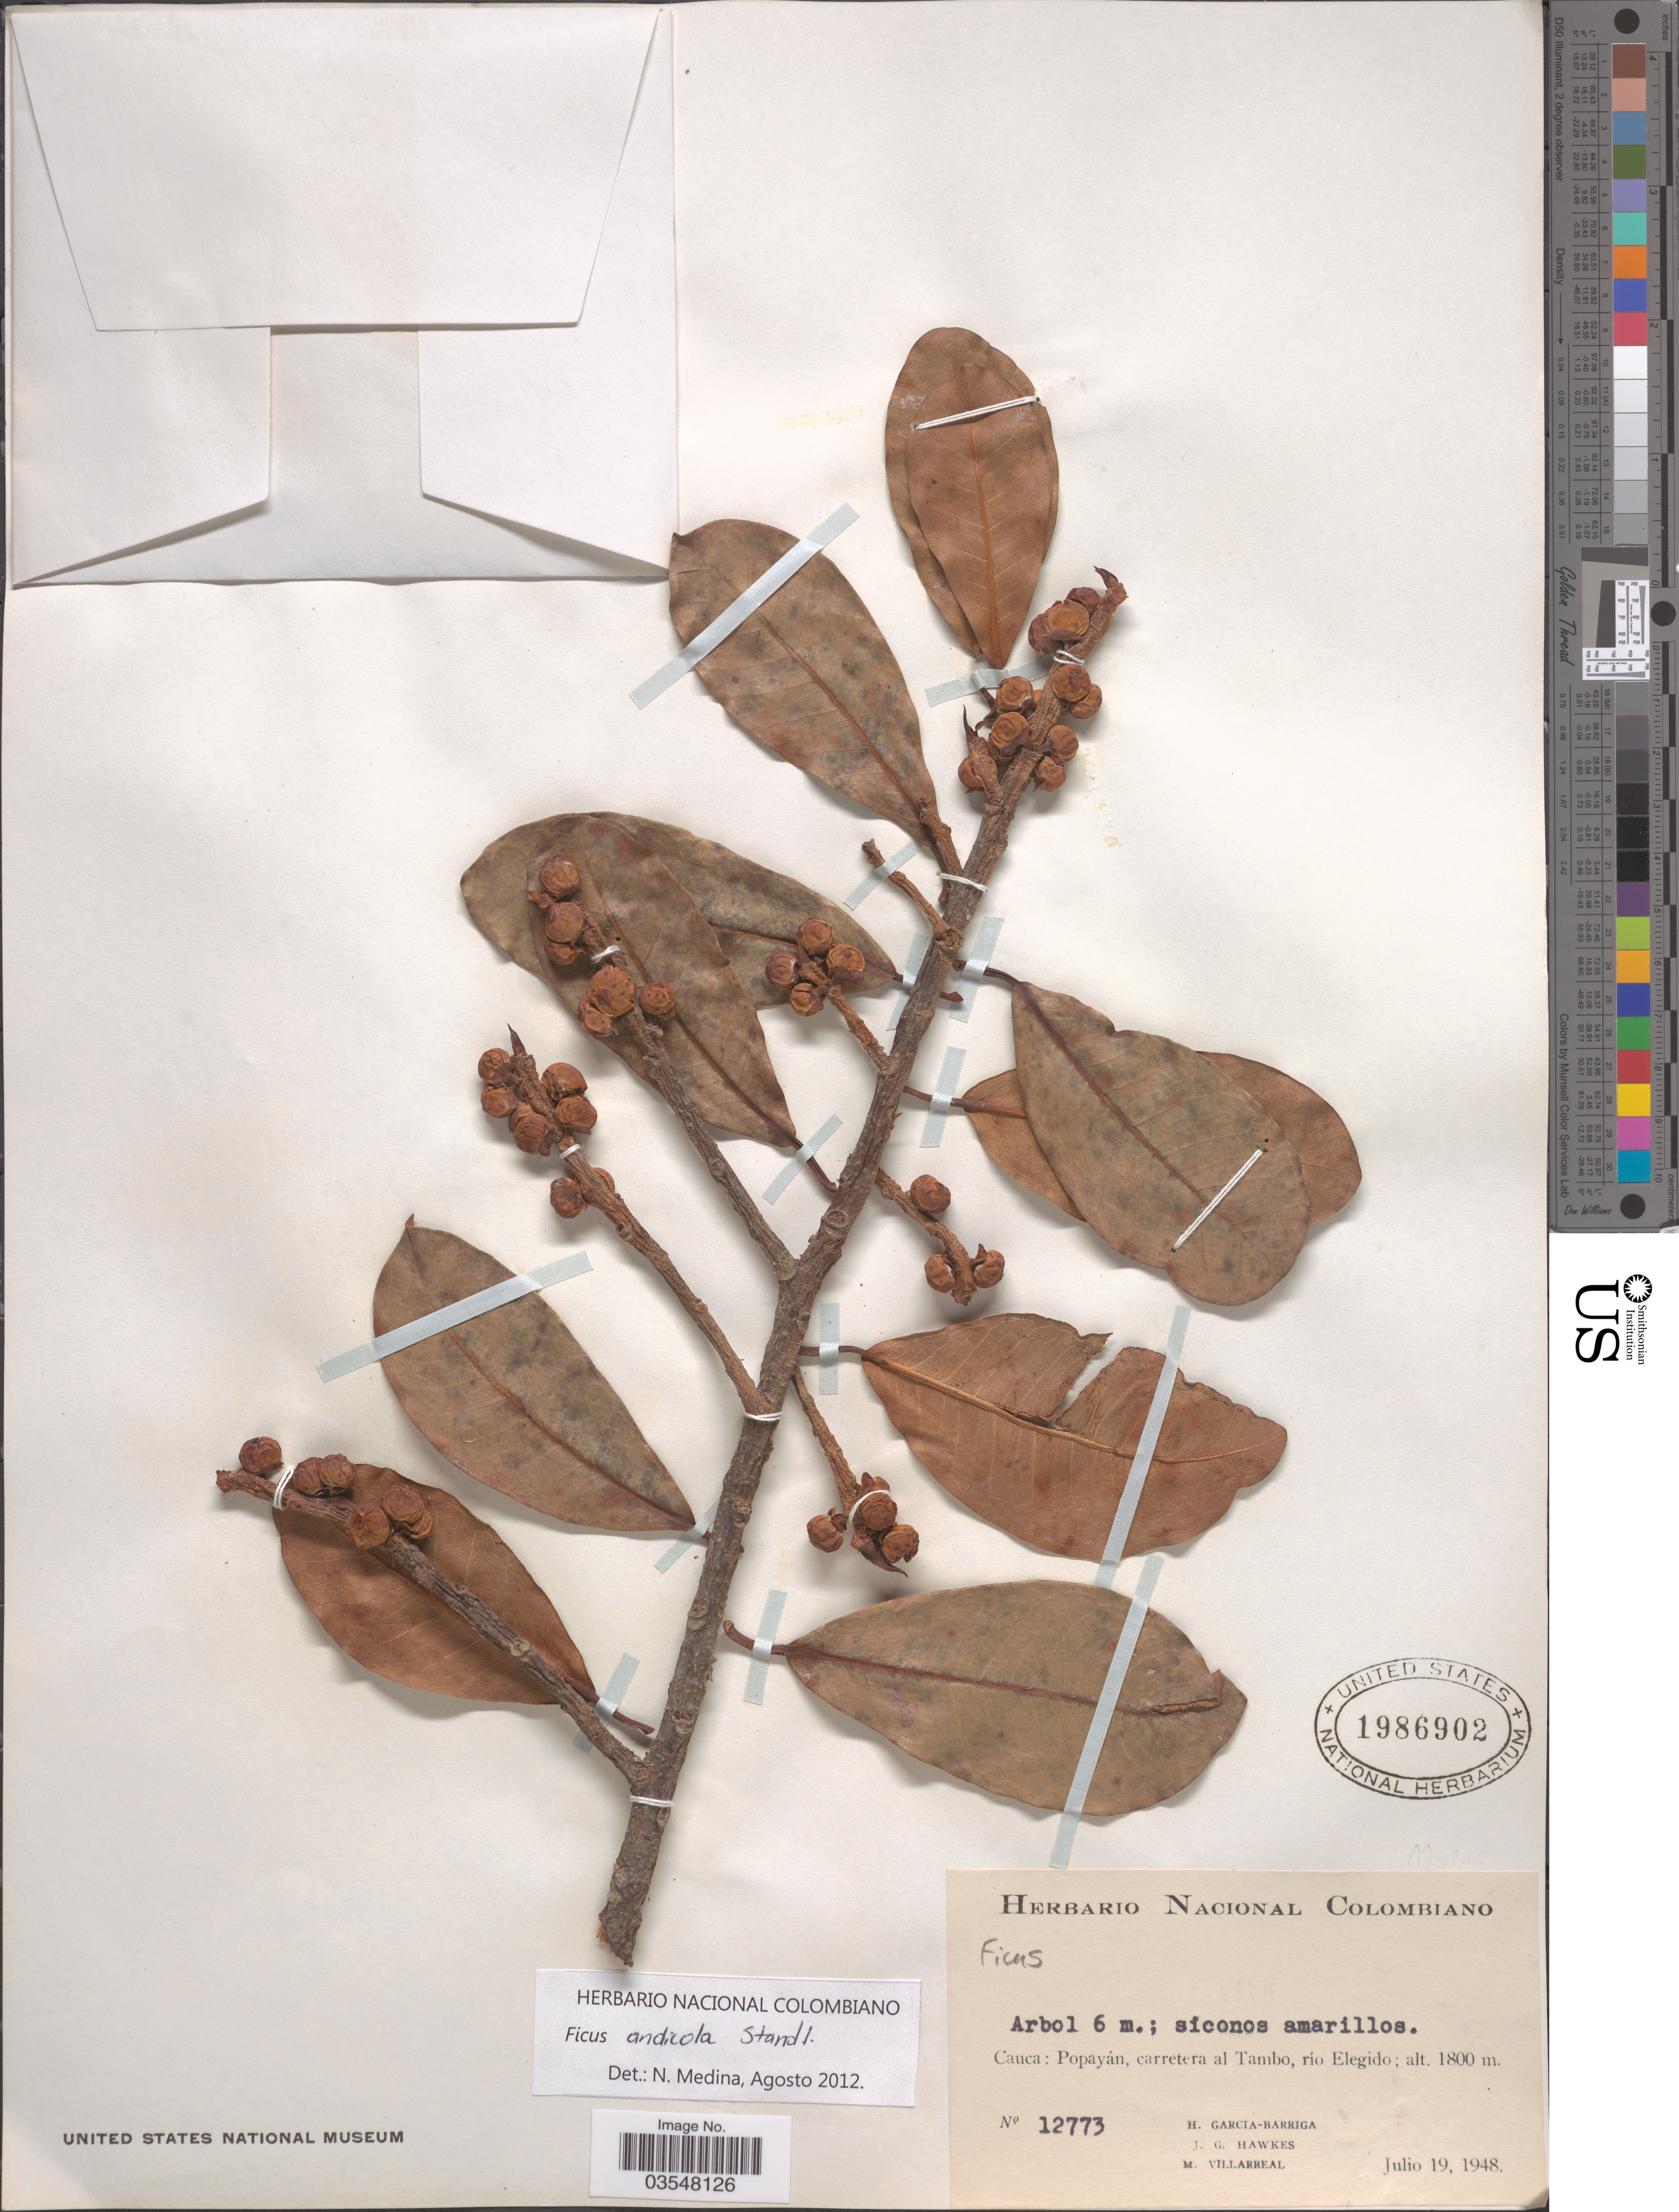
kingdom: Plantae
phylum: Tracheophyta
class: Magnoliopsida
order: Rosales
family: Moraceae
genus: Ficus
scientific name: Ficus andicola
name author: Standl.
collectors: H. García Barriga, J. Hawkes & M. Villarreal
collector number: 12773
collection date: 1948-07-19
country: Colombia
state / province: Cauca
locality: Popayán, carretera al Tambo, río Elegido.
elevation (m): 1800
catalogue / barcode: US 1986902